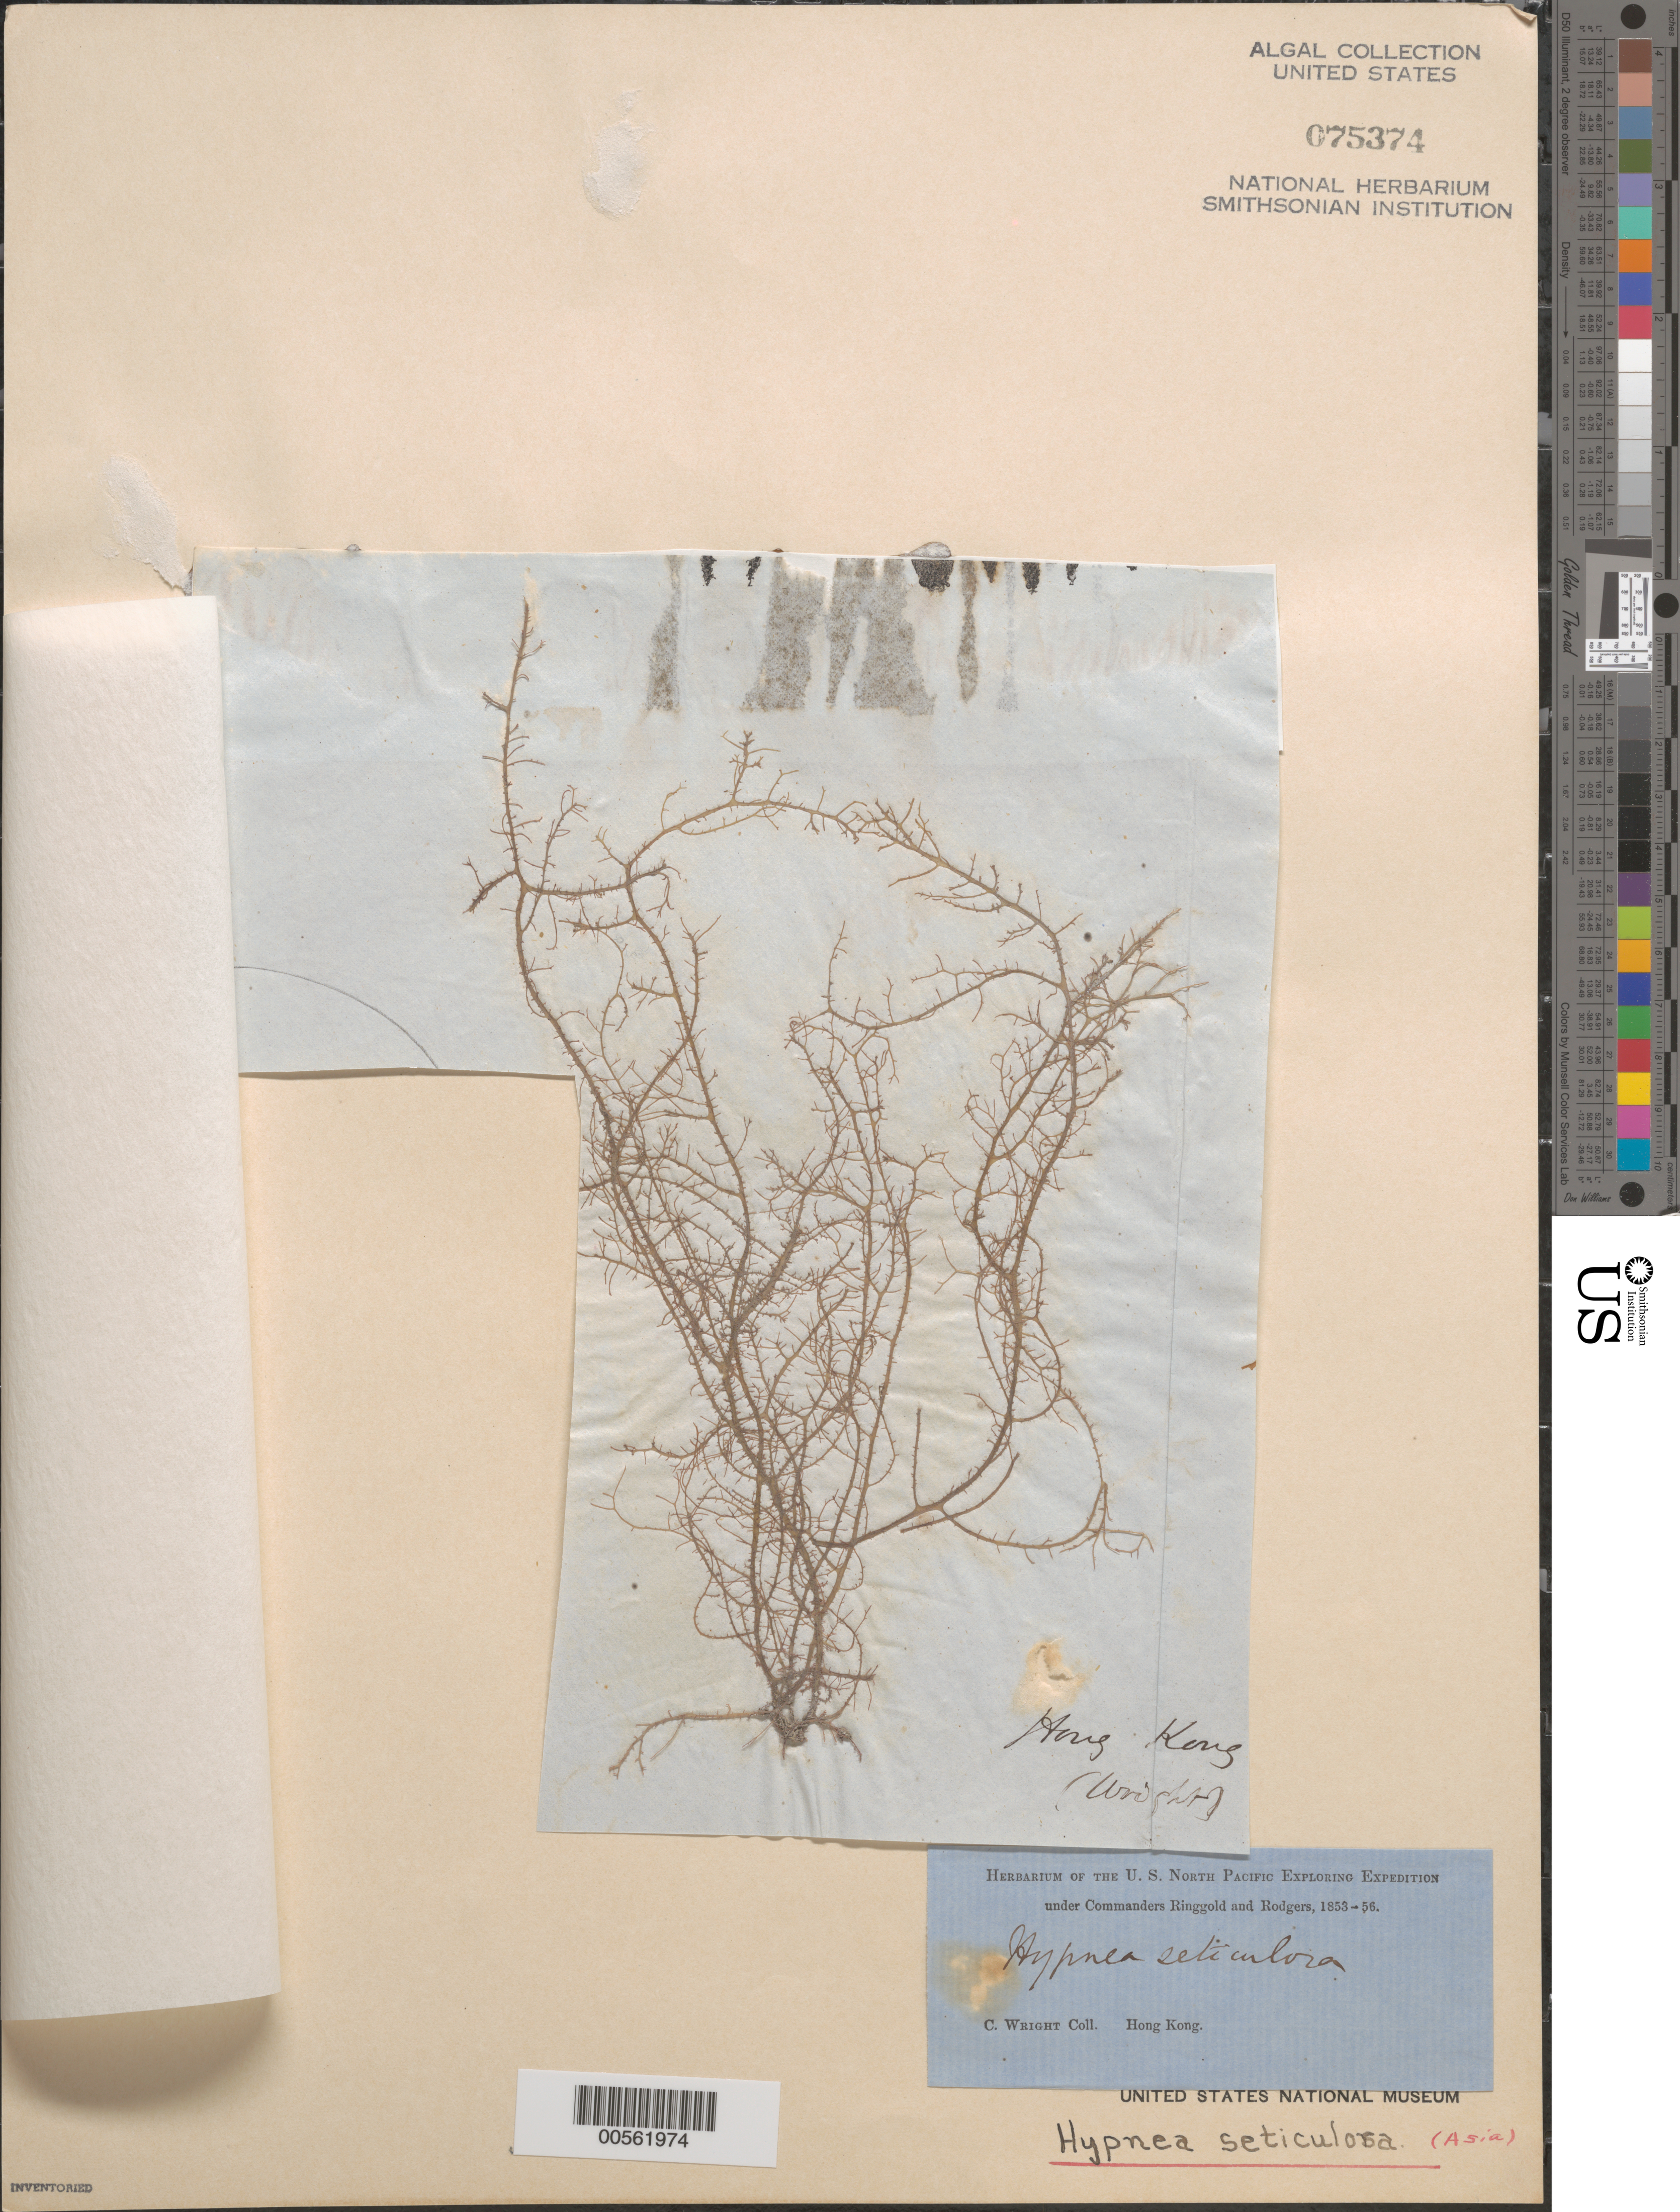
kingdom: Plantae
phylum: Rhodophyta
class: Florideophyceae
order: Gigartinales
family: Cystocloniaceae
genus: Hypnea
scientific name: Hypnea charoides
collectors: C. Wright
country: China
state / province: Hong Kong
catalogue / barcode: US 75374